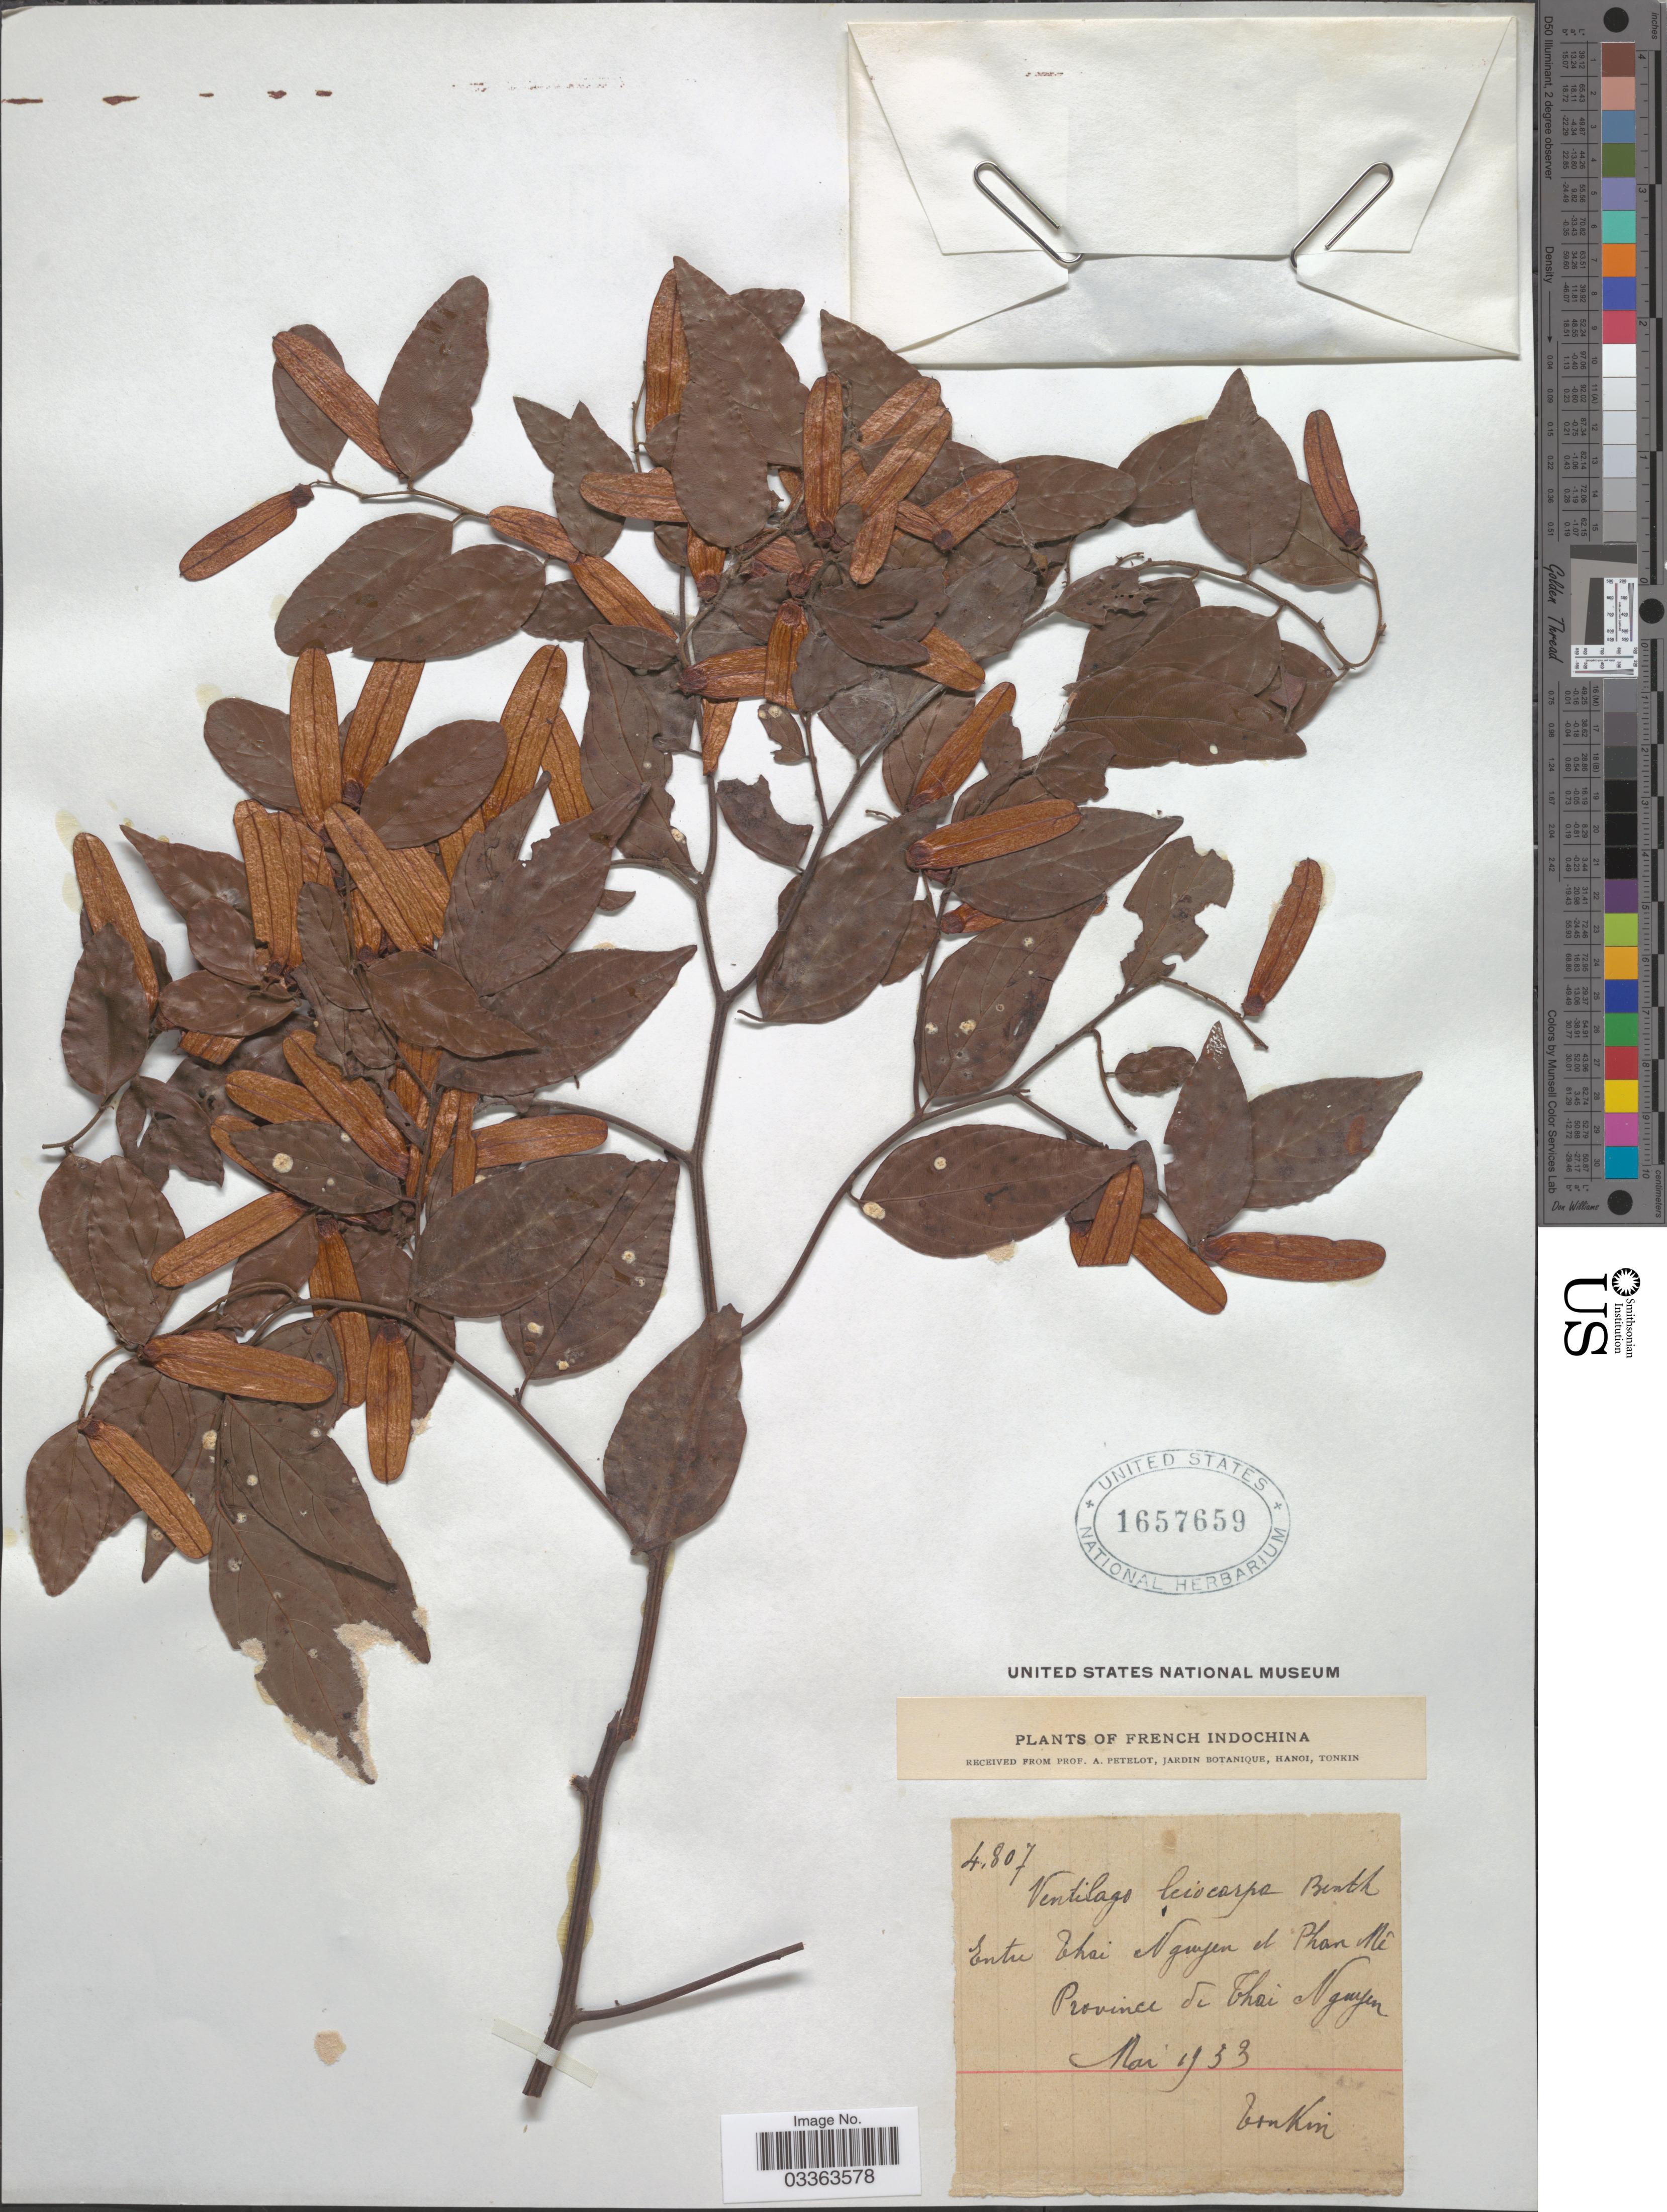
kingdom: Plantae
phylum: Tracheophyta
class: Magnoliopsida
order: Rosales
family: Rhamnaceae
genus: Ventilago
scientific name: Ventilago leiocarpa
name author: Benth.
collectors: A. Petelot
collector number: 4807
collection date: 1933-05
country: Vietnam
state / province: Thai Nguyen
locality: Entre Thai Nguyen et Phan Mê, French Indochina.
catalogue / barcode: US 1657659